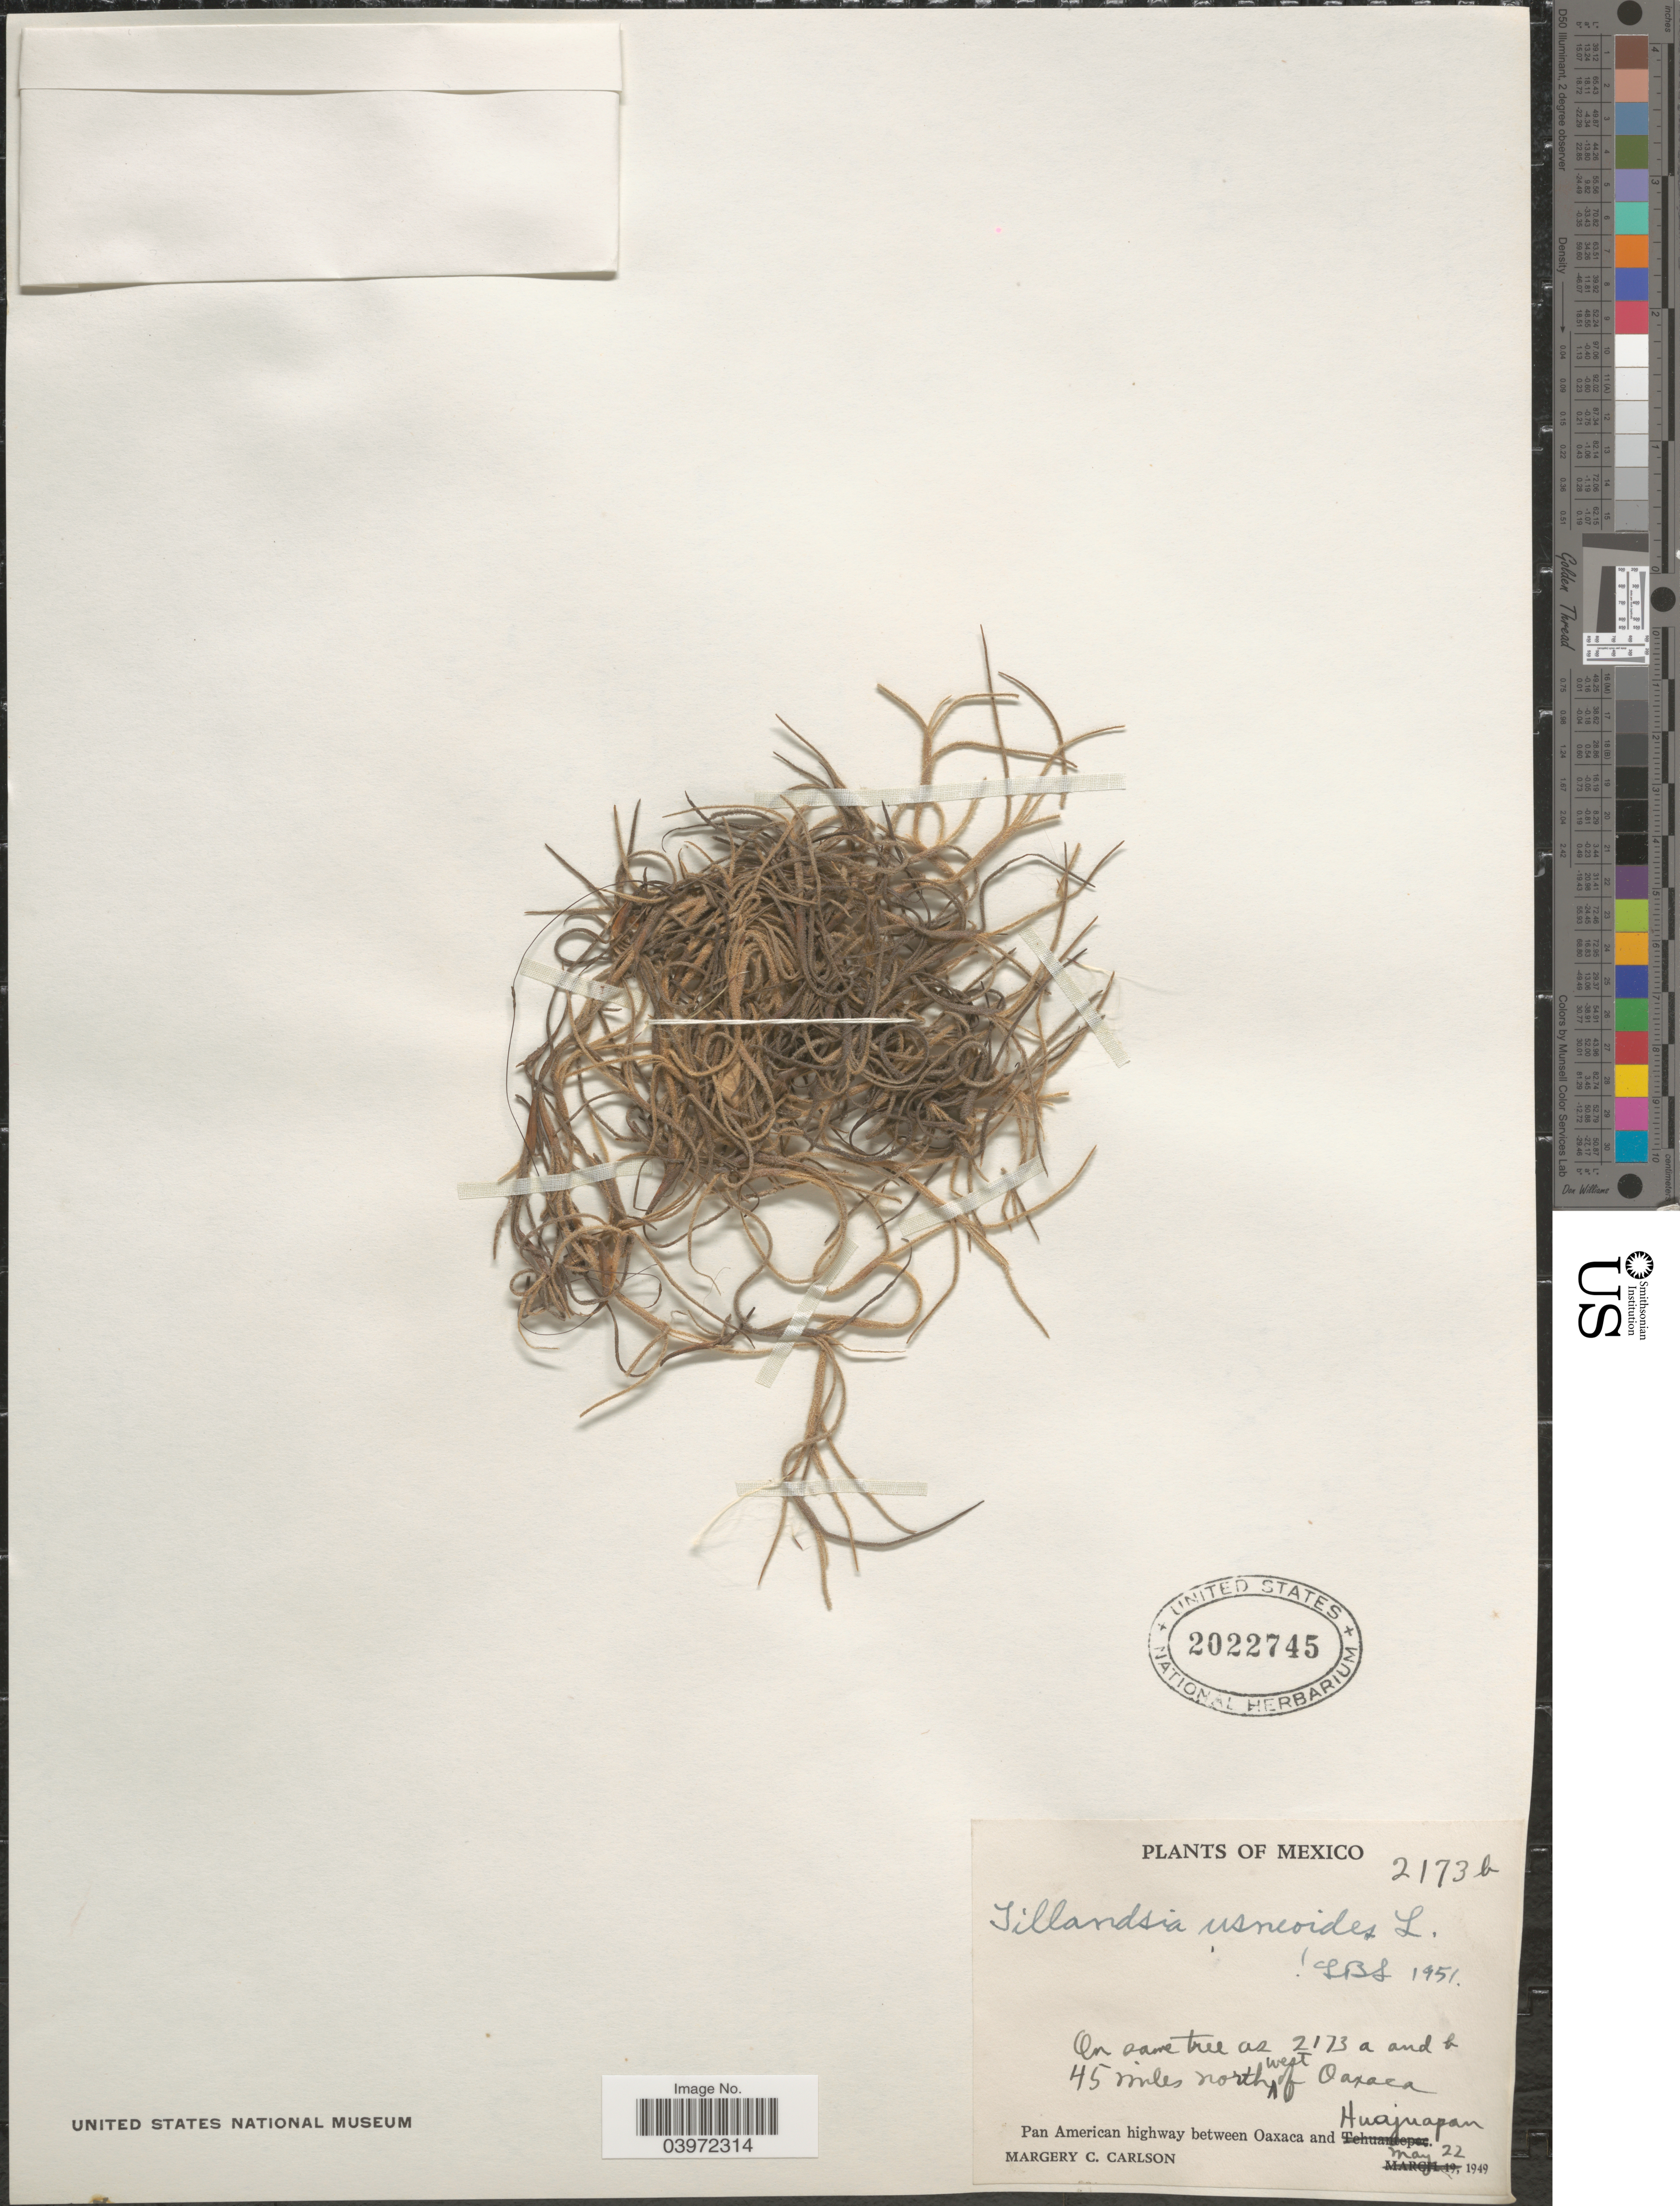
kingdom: Plantae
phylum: Tracheophyta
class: Liliopsida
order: Poales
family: Bromeliaceae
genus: Tillandsia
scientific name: Tillandsia usneoides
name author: (L.) L.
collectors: M. C. Carlson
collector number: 2173b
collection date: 1949-05-22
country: Mexico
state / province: Oaxaca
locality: On same tree as 2173a and b 45 miles northwest of Oaxaca. Pan American highway between Oaxaca and Huajuapan.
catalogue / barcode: US 2022745